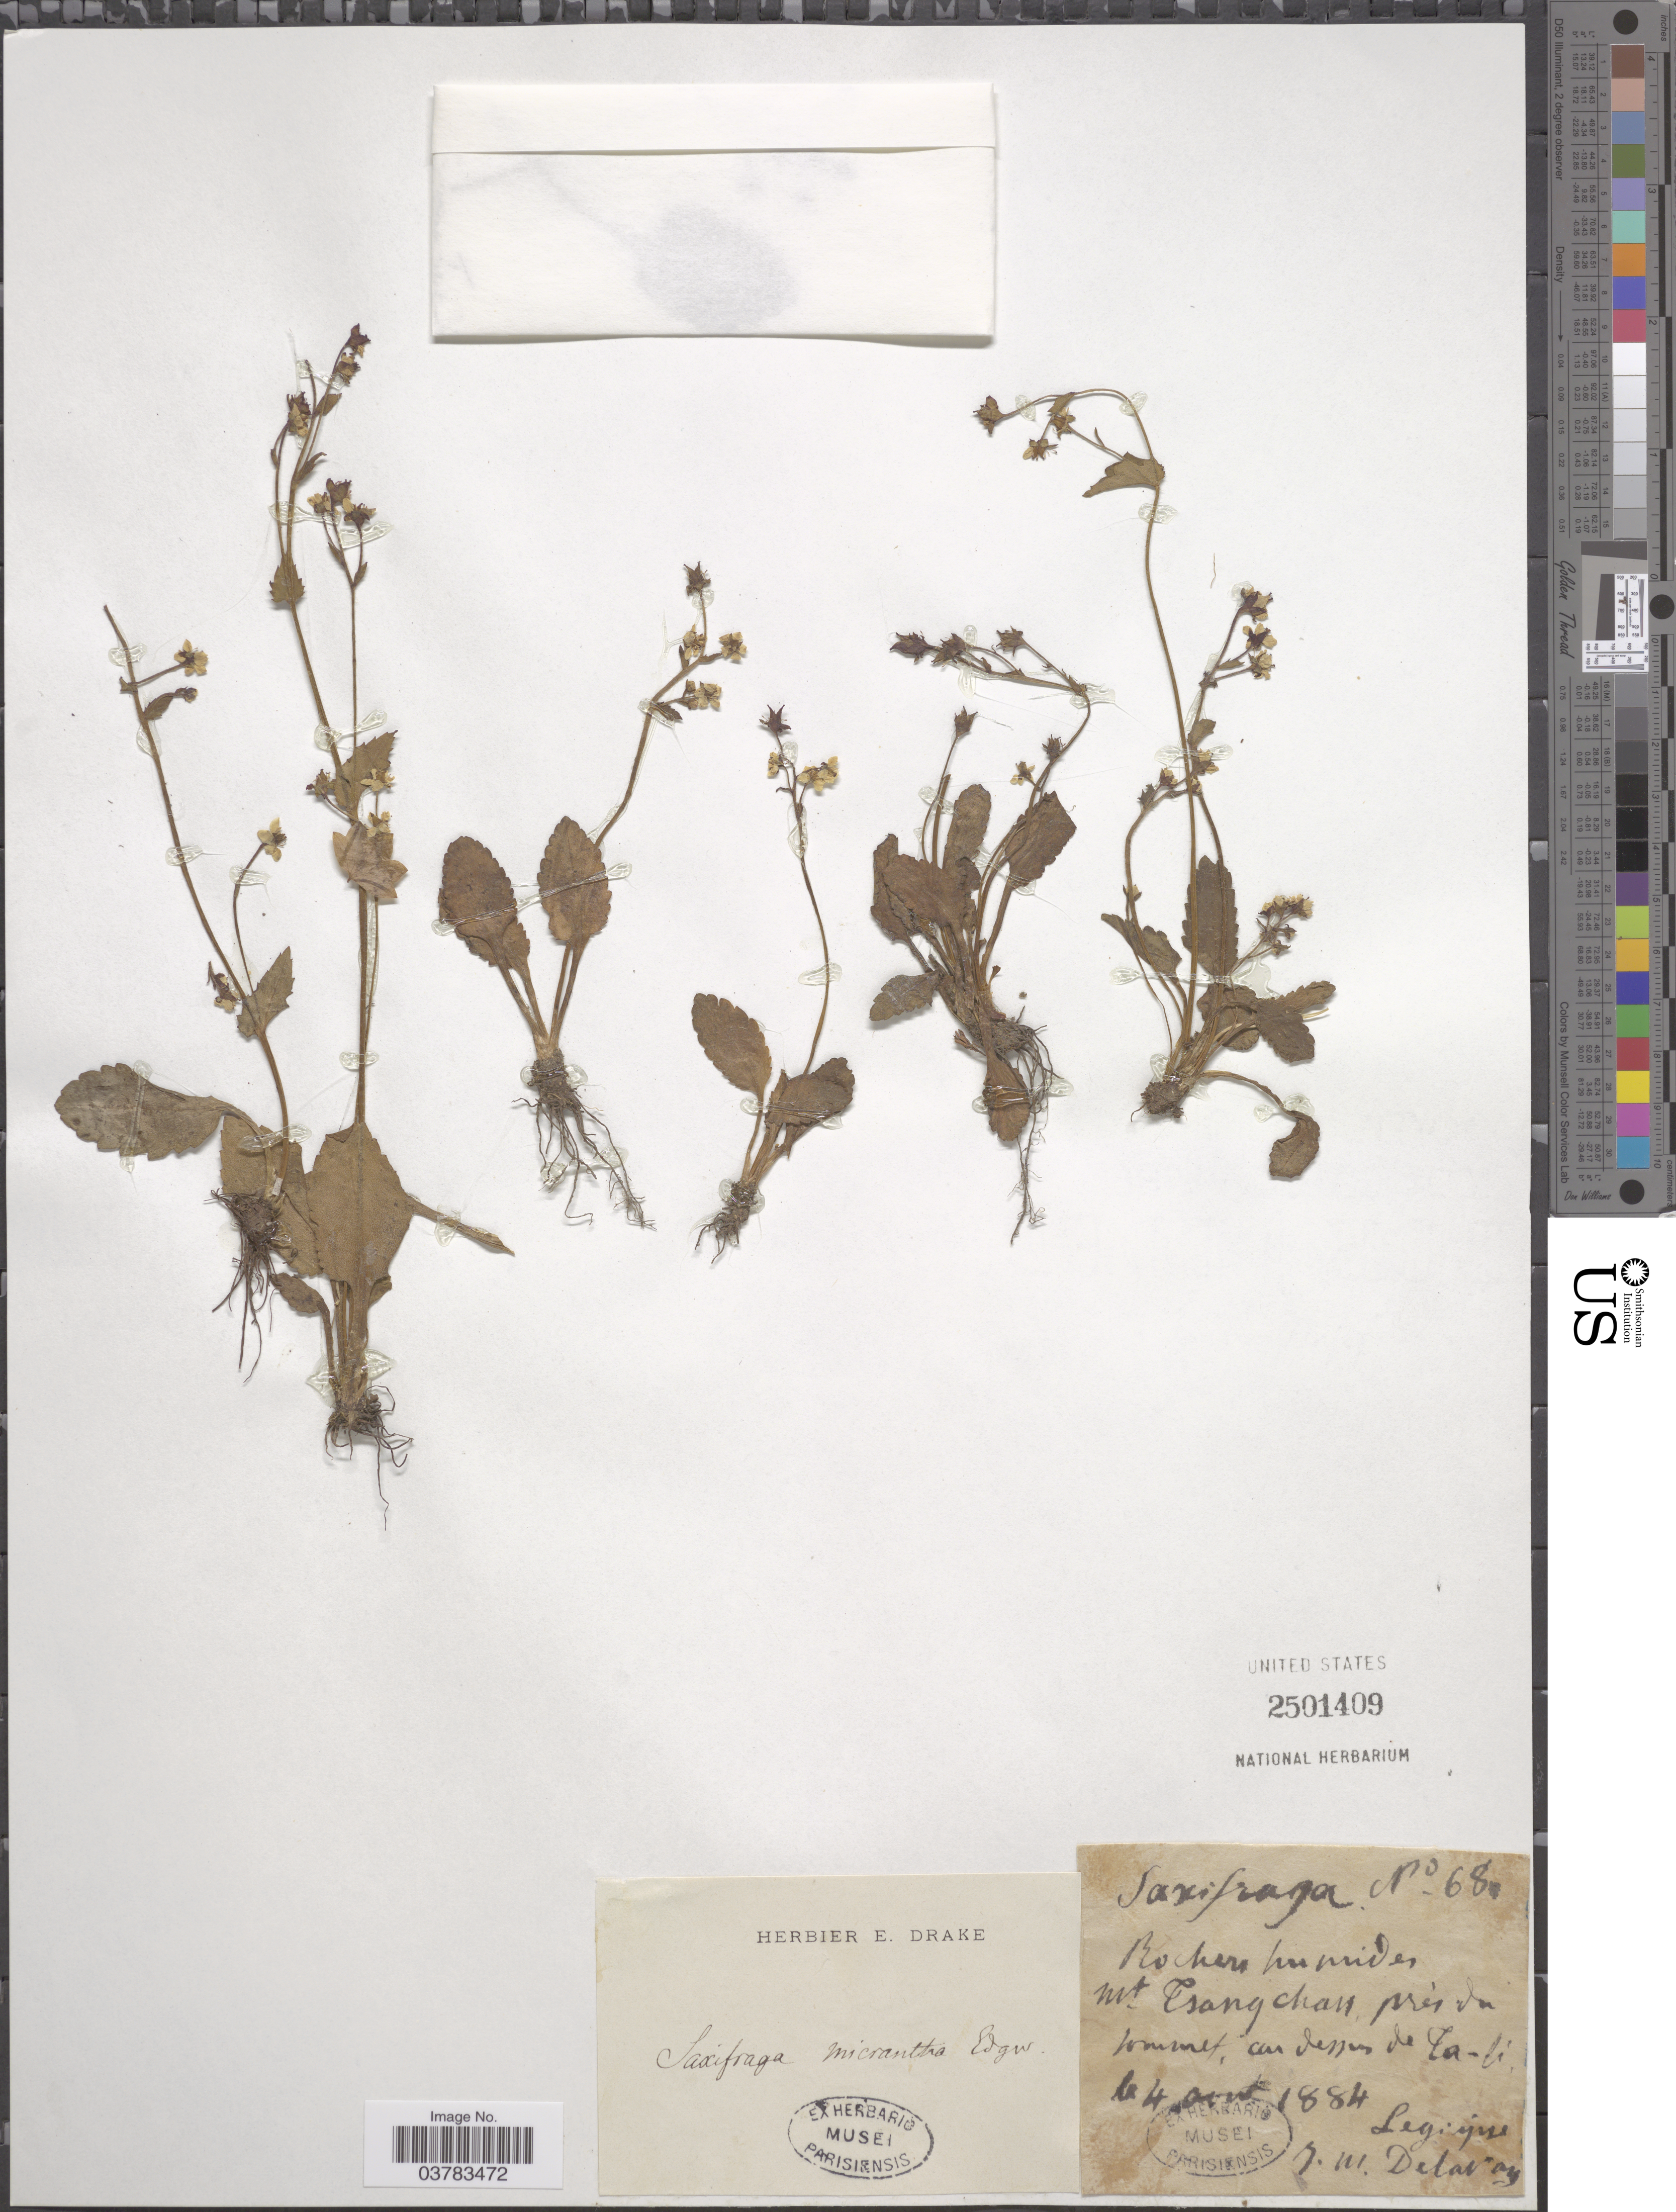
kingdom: Plantae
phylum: Tracheophyta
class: Magnoliopsida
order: Saxifragales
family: Saxifragaceae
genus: Micranthes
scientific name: Micranthes pallida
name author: (Wall. ex Ser.) Losinsk.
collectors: J. Delavay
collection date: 1884-08-04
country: China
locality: Rochers humides Mt. Tsang chan près du sommet, au dessus de Ta-Li.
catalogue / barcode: US 2501409